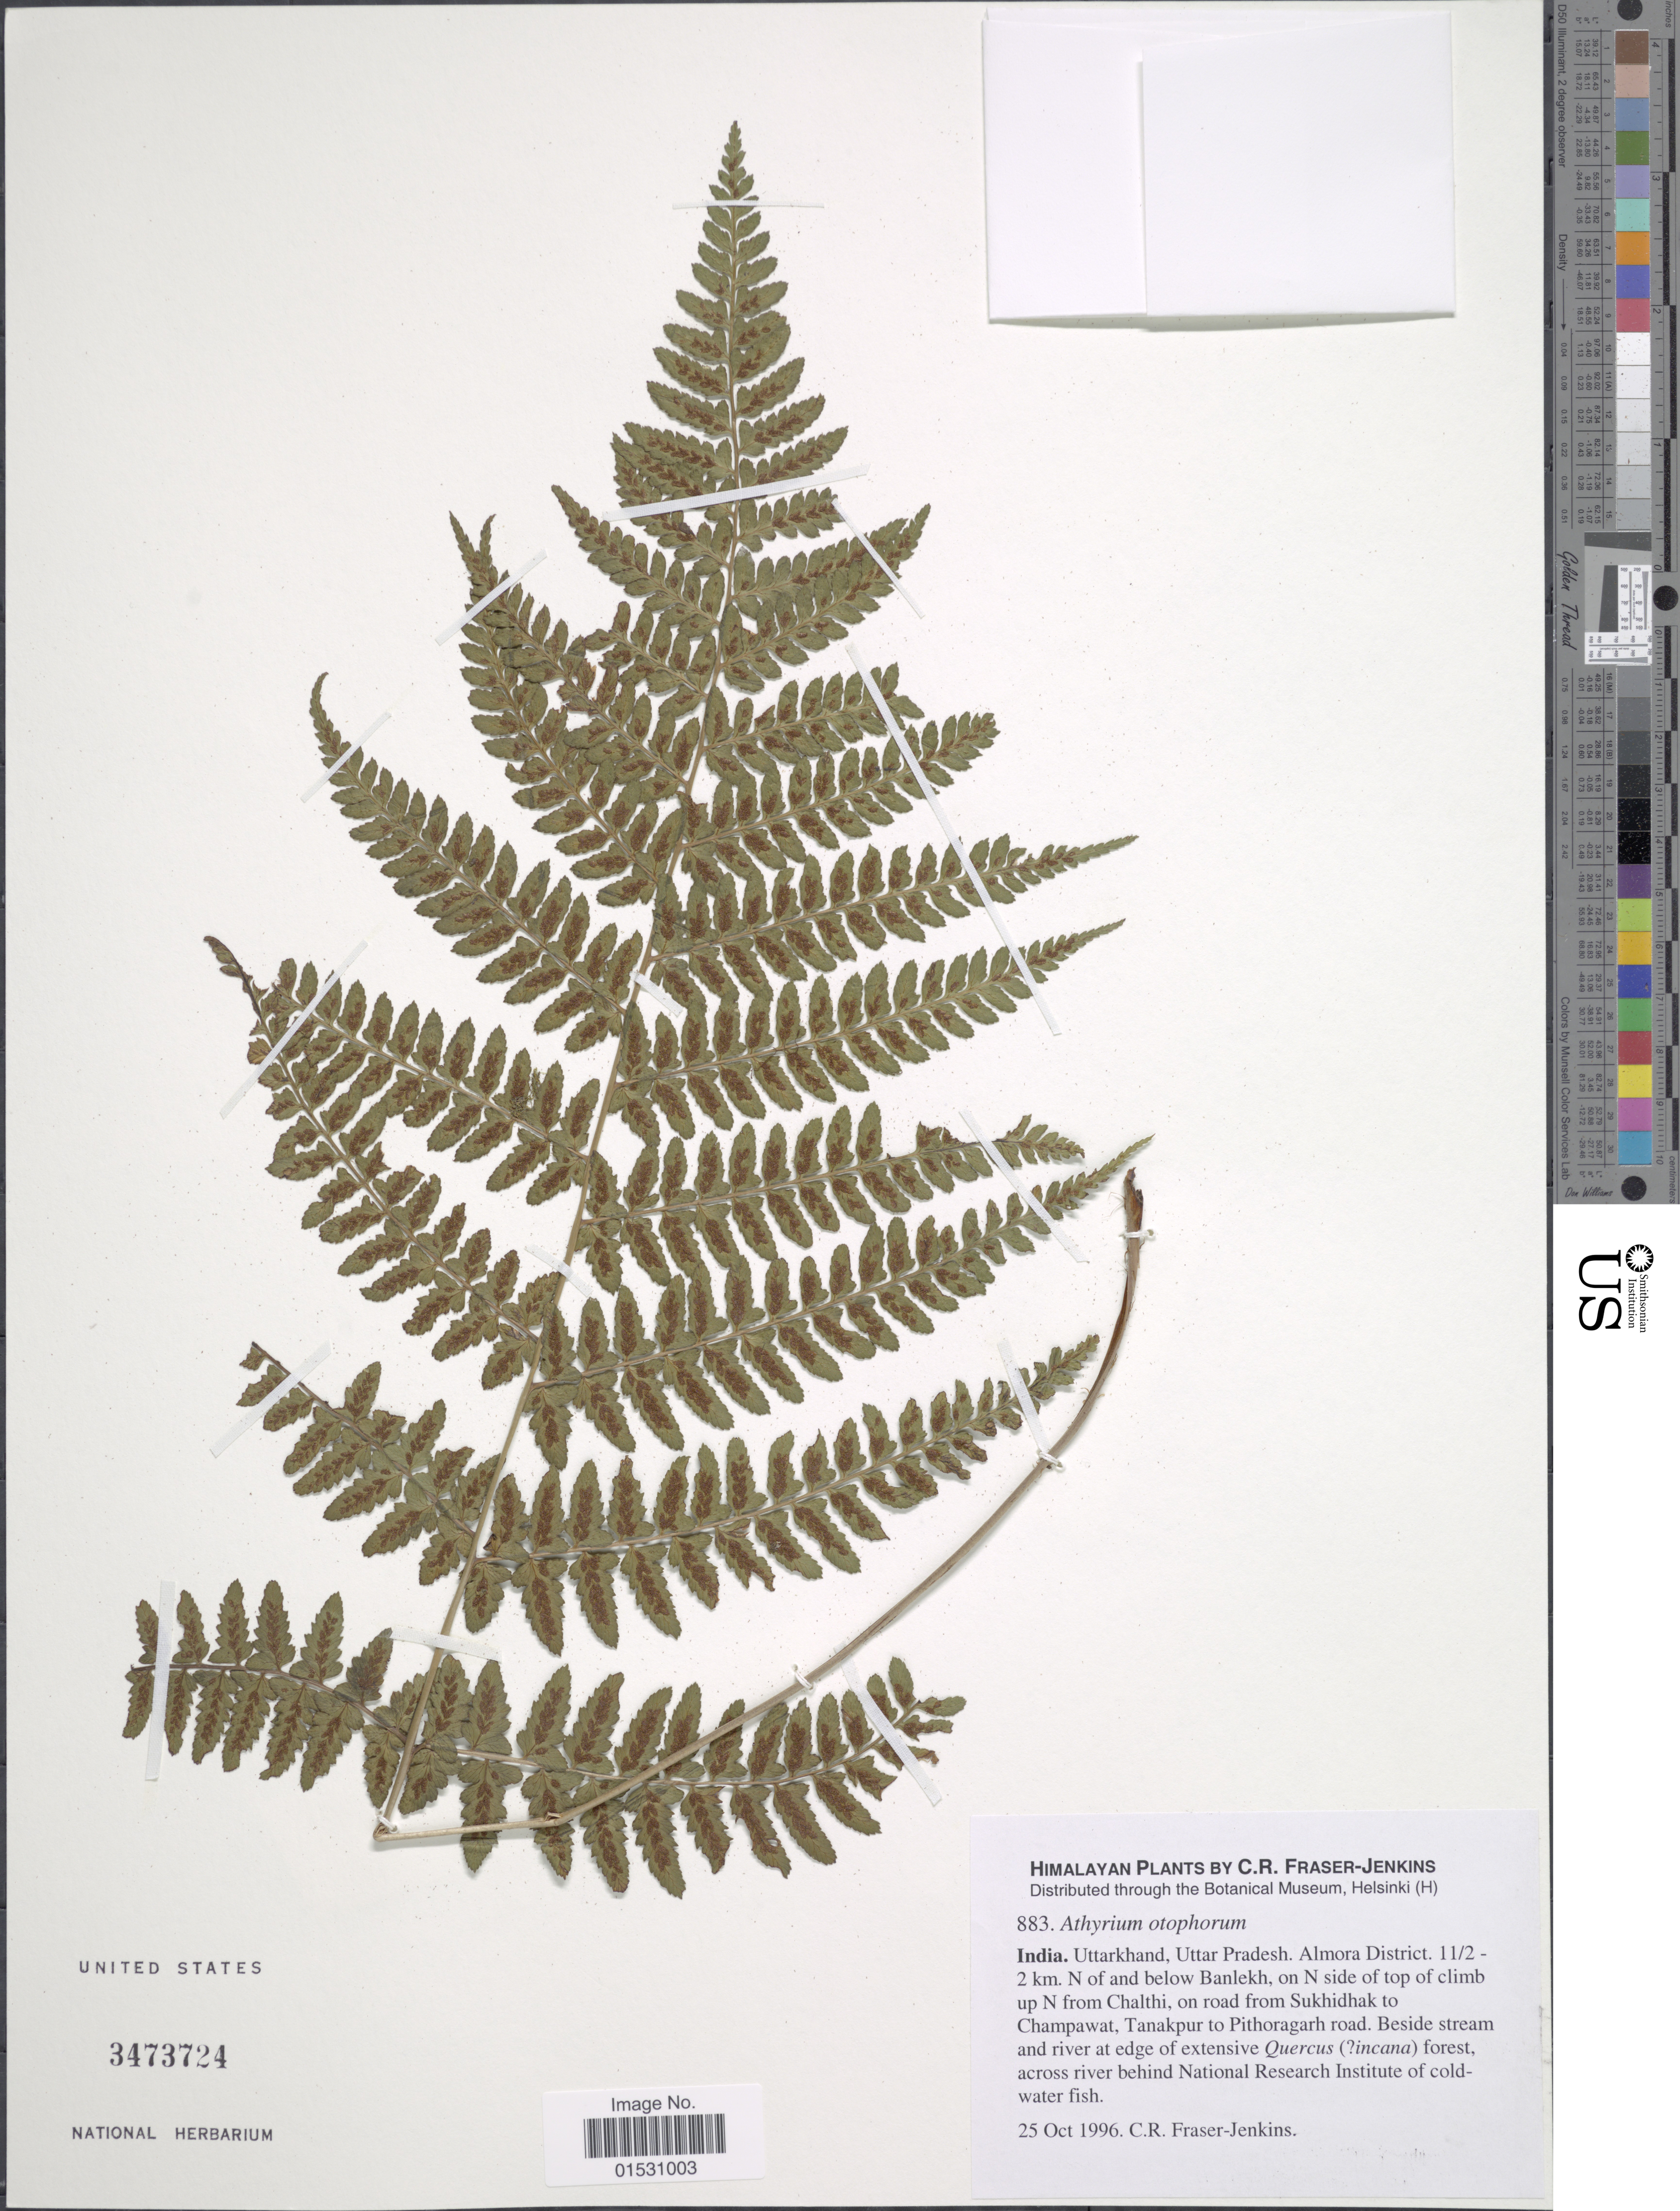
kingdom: Plantae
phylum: Tracheophyta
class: Polypodiopsida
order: Polypodiales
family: Athyriaceae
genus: Athyrium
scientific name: Athyrium otophorum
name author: (Miq.) Koidz.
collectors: C. R. Fraser-Jenkins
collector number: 883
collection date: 1996-10-25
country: India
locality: Himalayan. Uttarkhand. Uttar Pradesh. Almora District. 1 1/2-2 km. N of and below Banlekh, on N side of top of climb up N from Chalthi, on road from Sukhidhak to Champawat, Tanakpur to Pithoragarh road. Beside stream and river at edge of extensive forest, across river behind National Research Institute of cold-water fish.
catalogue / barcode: US 3473724